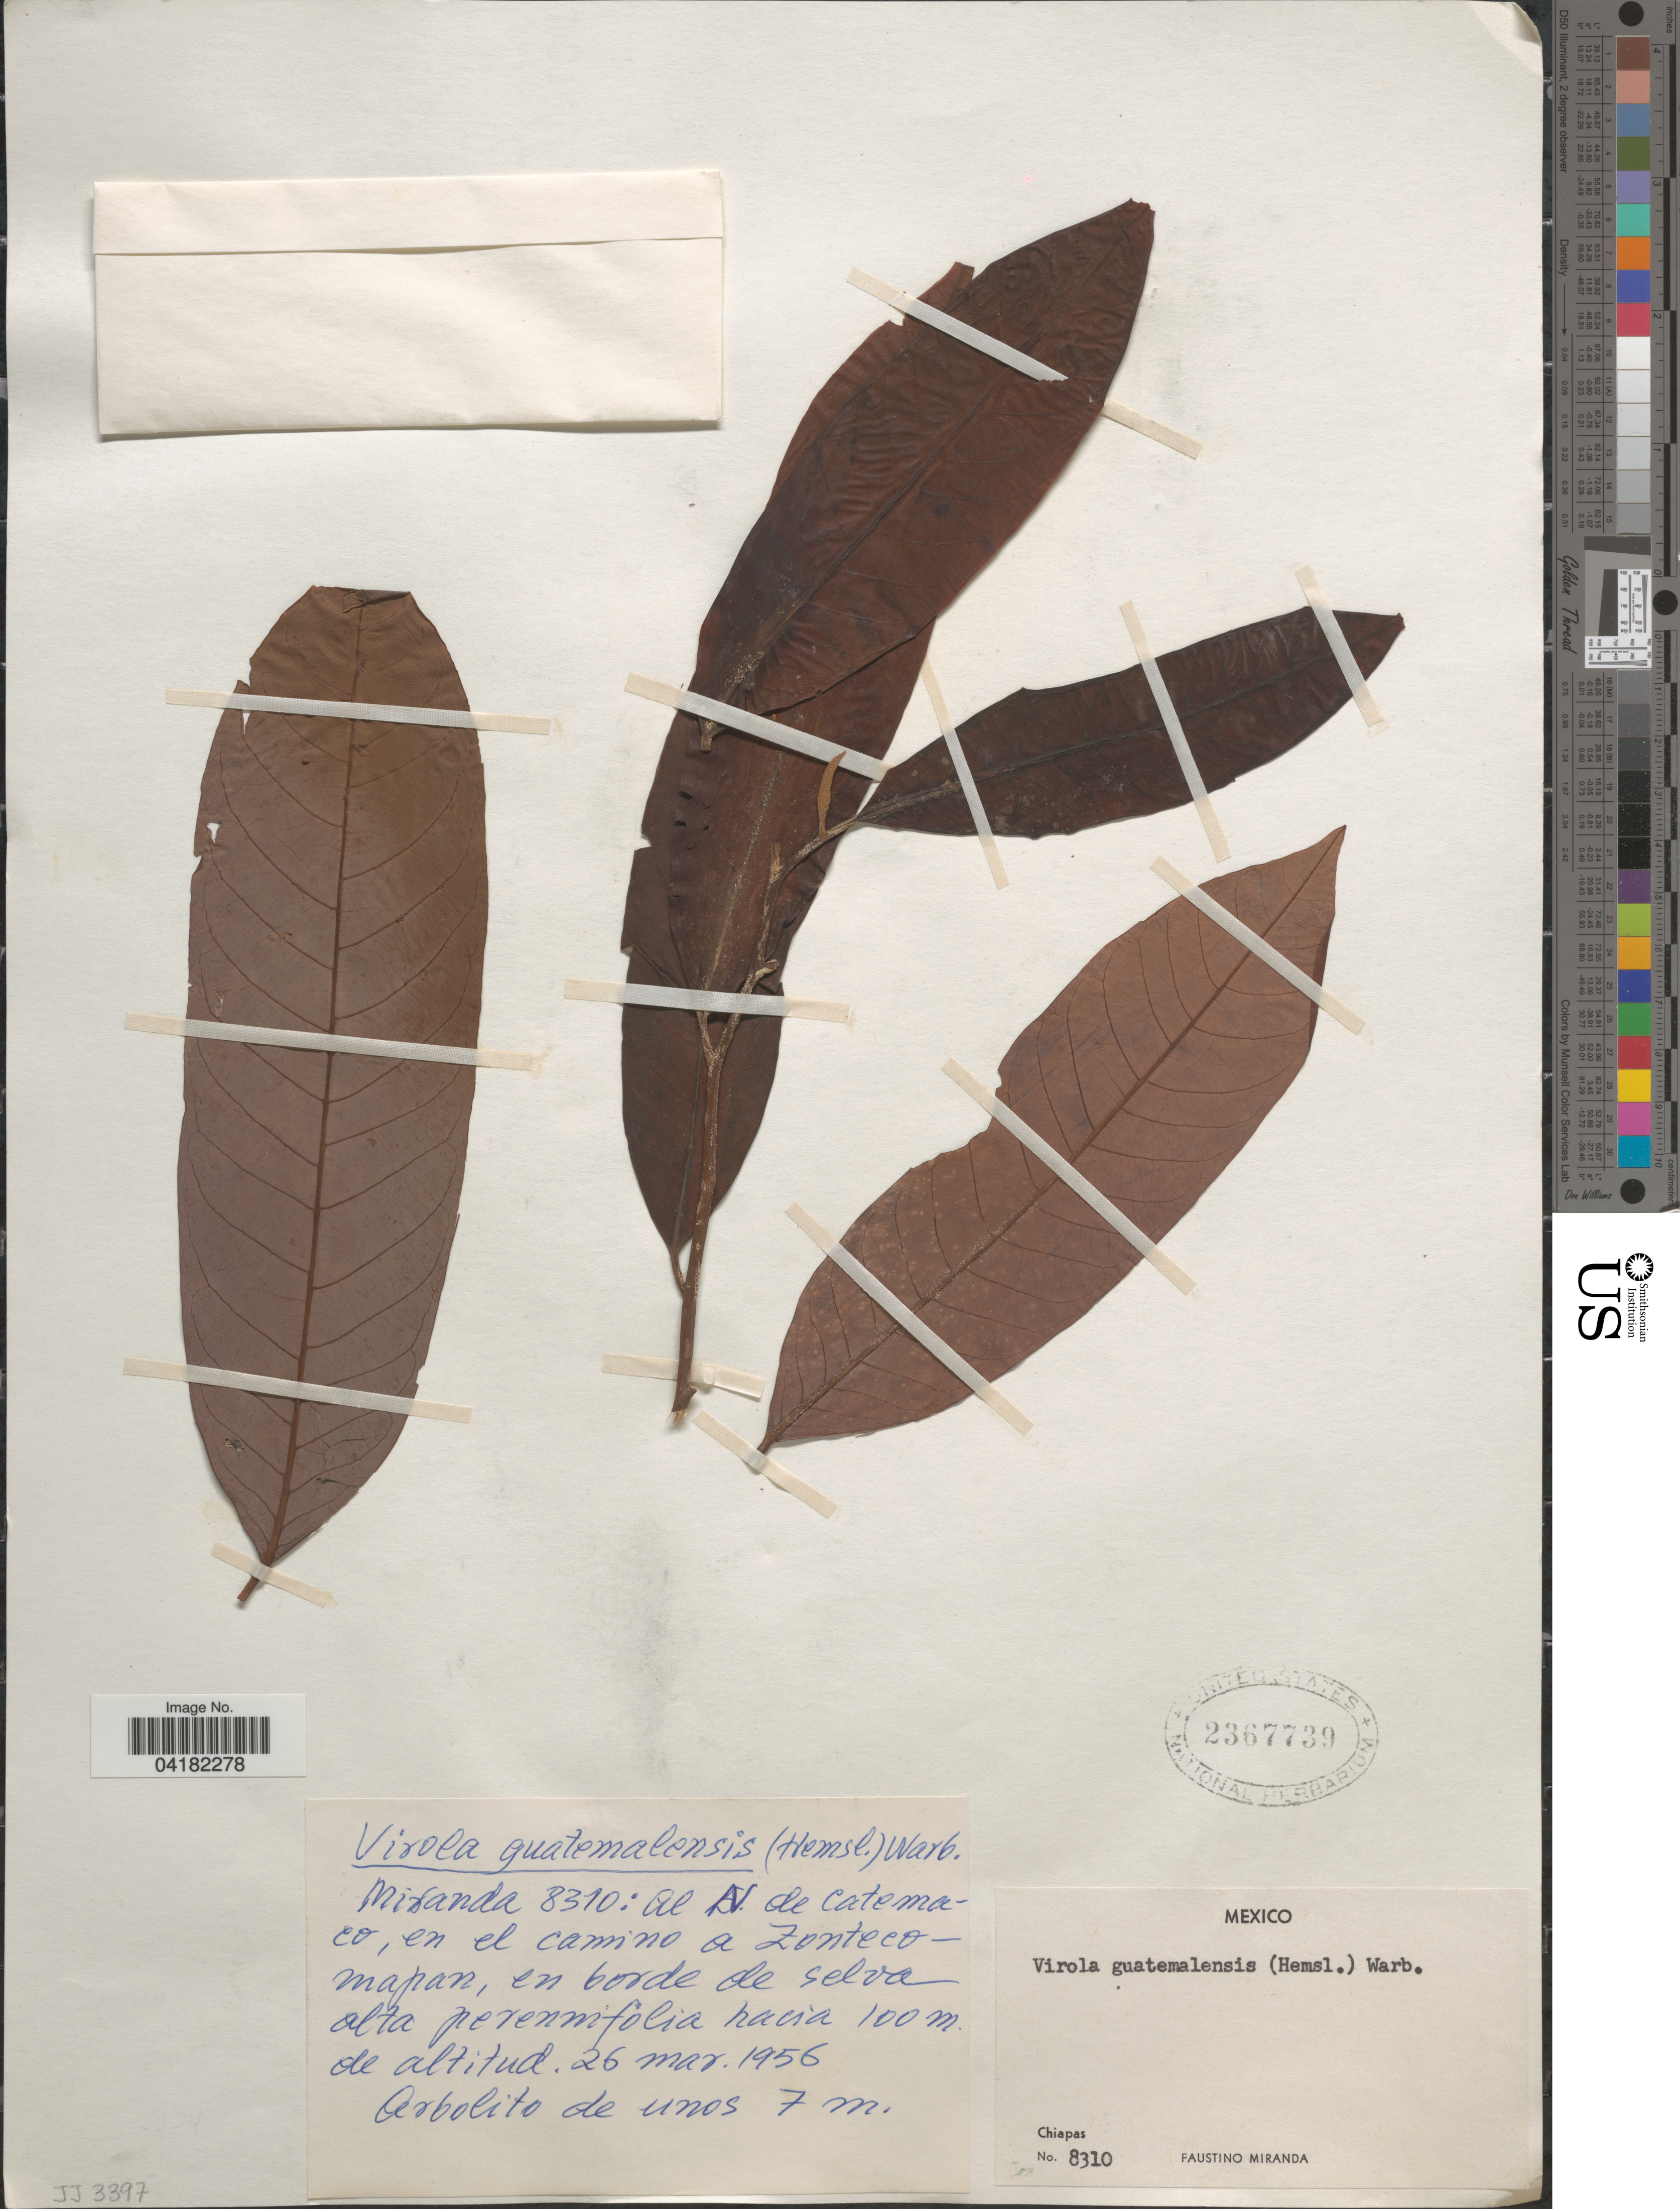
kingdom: Plantae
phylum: Tracheophyta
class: Magnoliopsida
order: Magnoliales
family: Myristicaceae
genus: Virola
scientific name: Virola guatemalensis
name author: (Hemsl.) Warb.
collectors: F. Miranda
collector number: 8310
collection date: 1956-03-26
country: Mexico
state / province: Chiapas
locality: Al N. de Catemarco, en el camino a Zontecomapan.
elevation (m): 100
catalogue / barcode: US 2367739